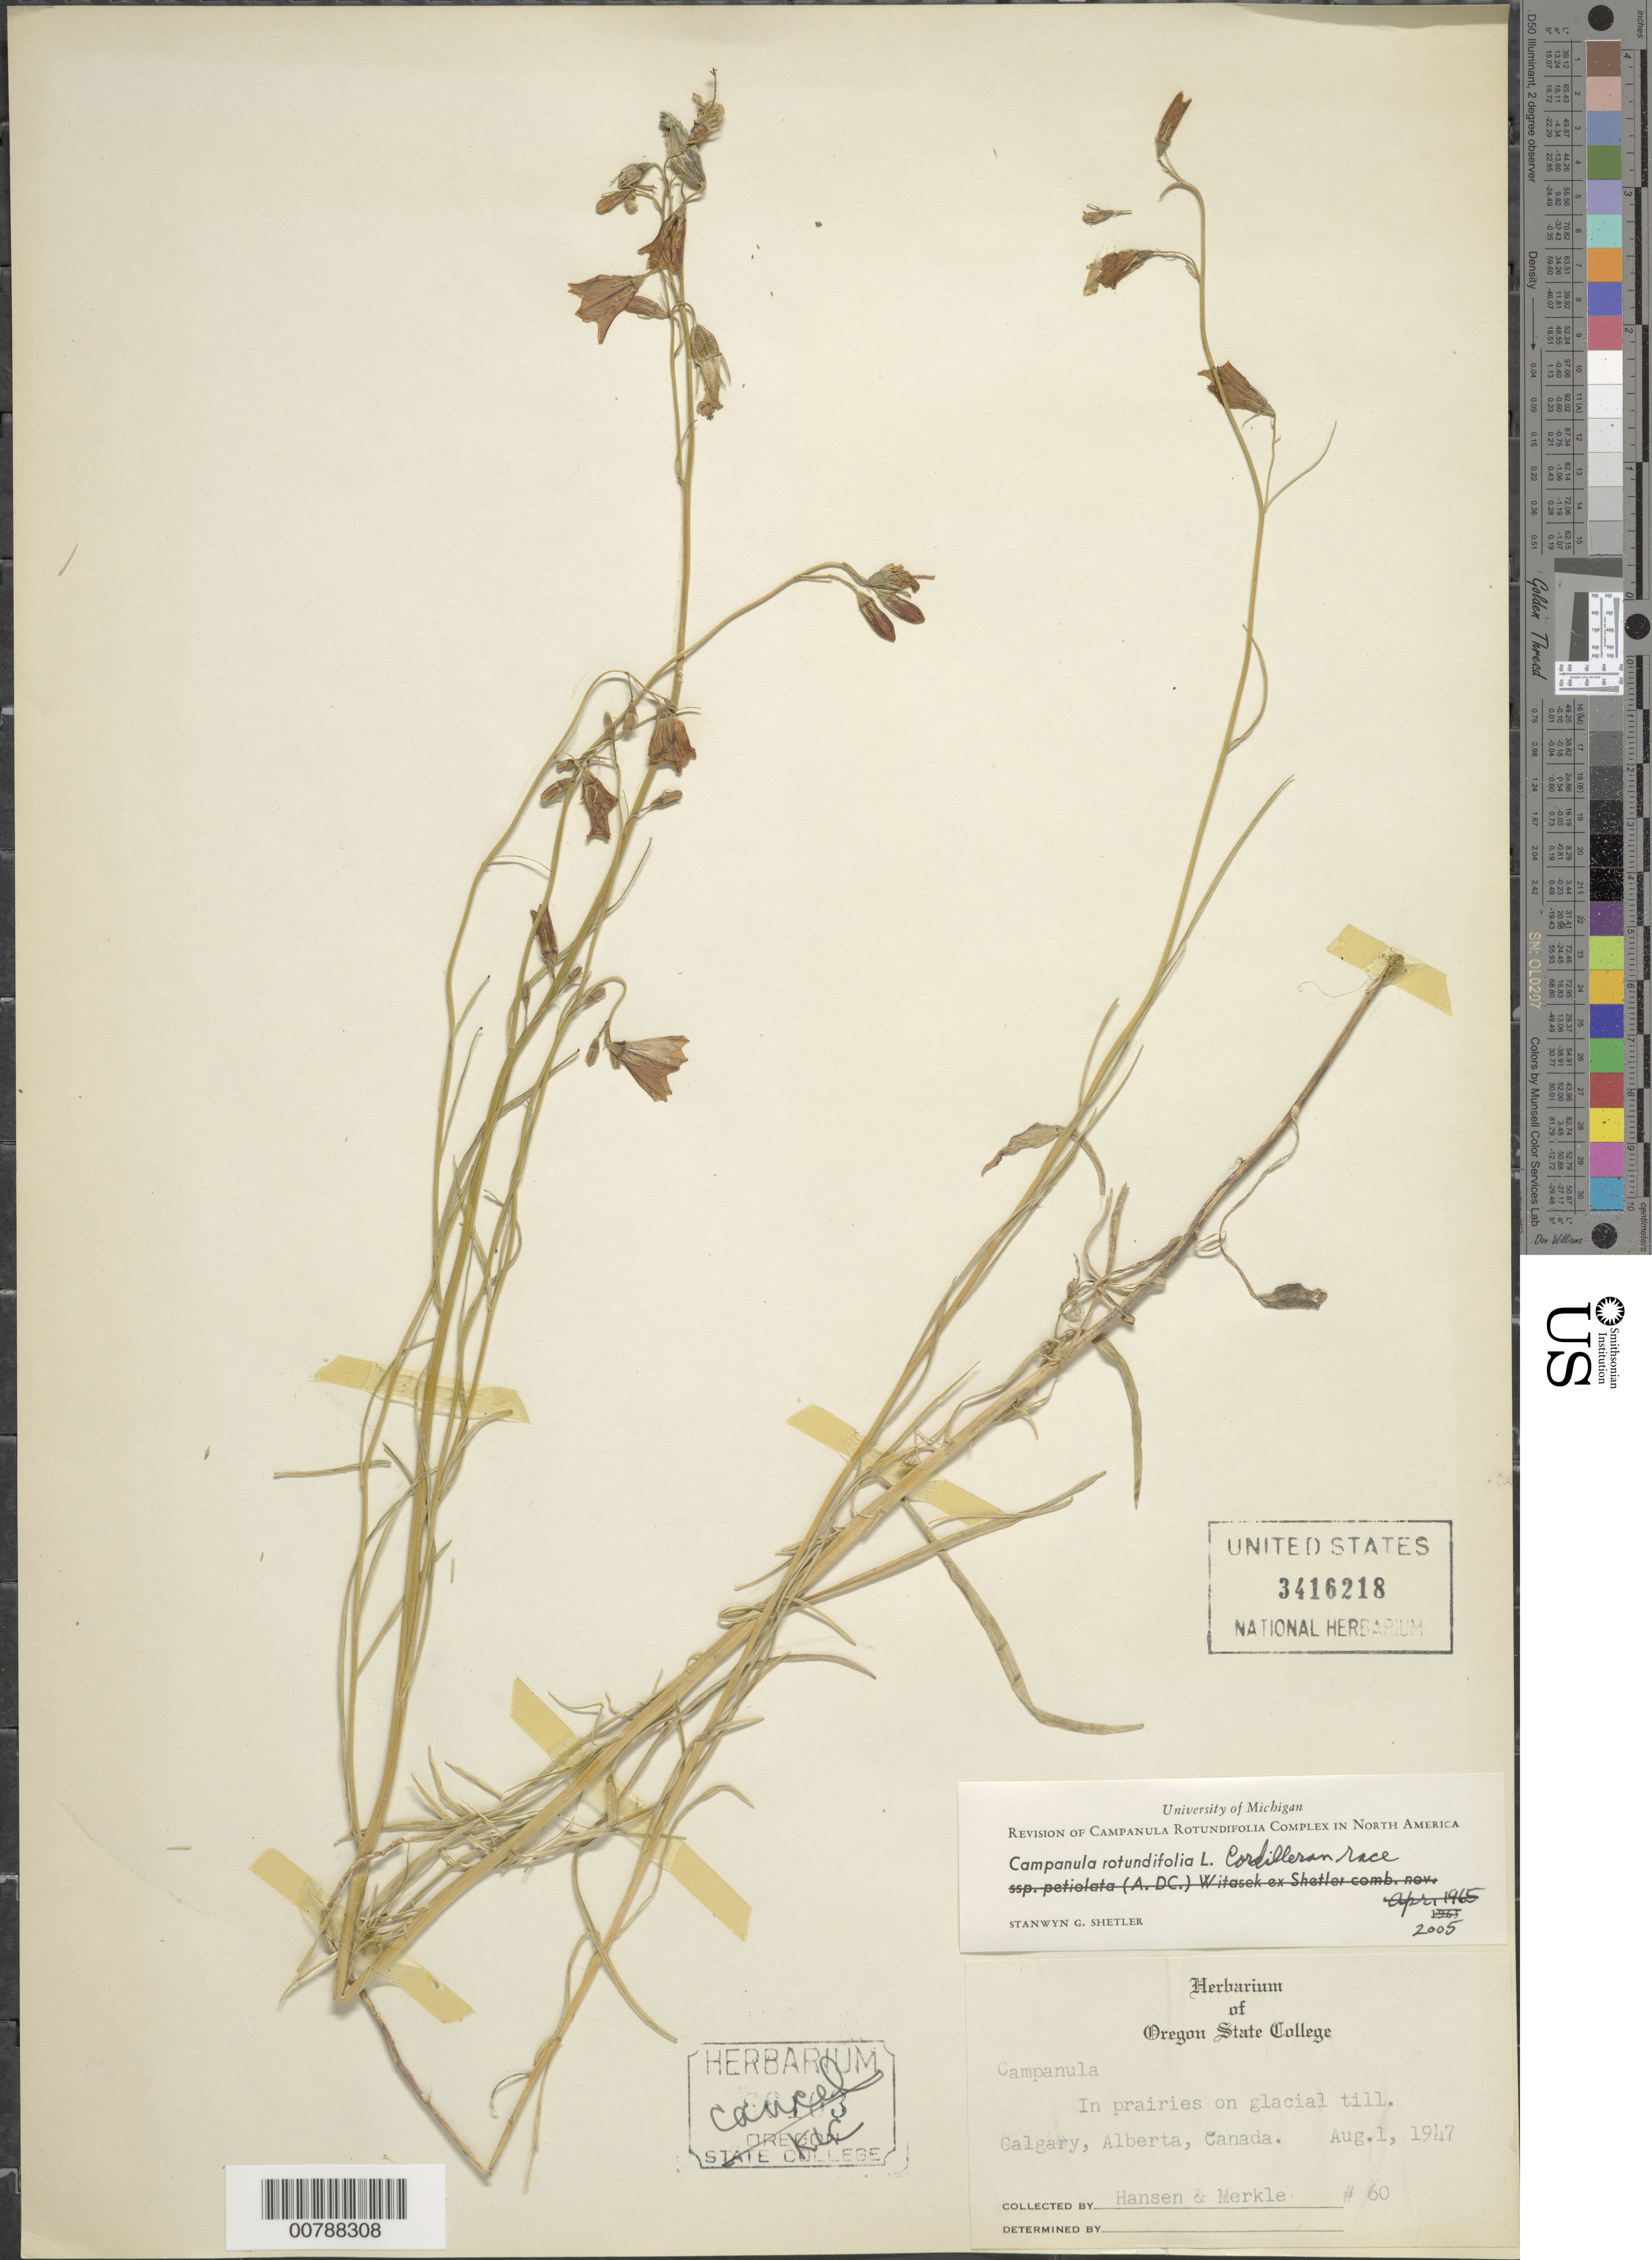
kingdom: Plantae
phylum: Tracheophyta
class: Magnoliopsida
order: Asterales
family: Campanulaceae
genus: Campanula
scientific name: Campanula rotundifolia L. Cordilleran race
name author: L.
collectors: Hansen & Merkle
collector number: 60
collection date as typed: Aug. 1, 1947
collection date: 1947-08-01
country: Canada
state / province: Alberta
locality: Calgary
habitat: In prairies on glacial till.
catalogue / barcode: US 3416218